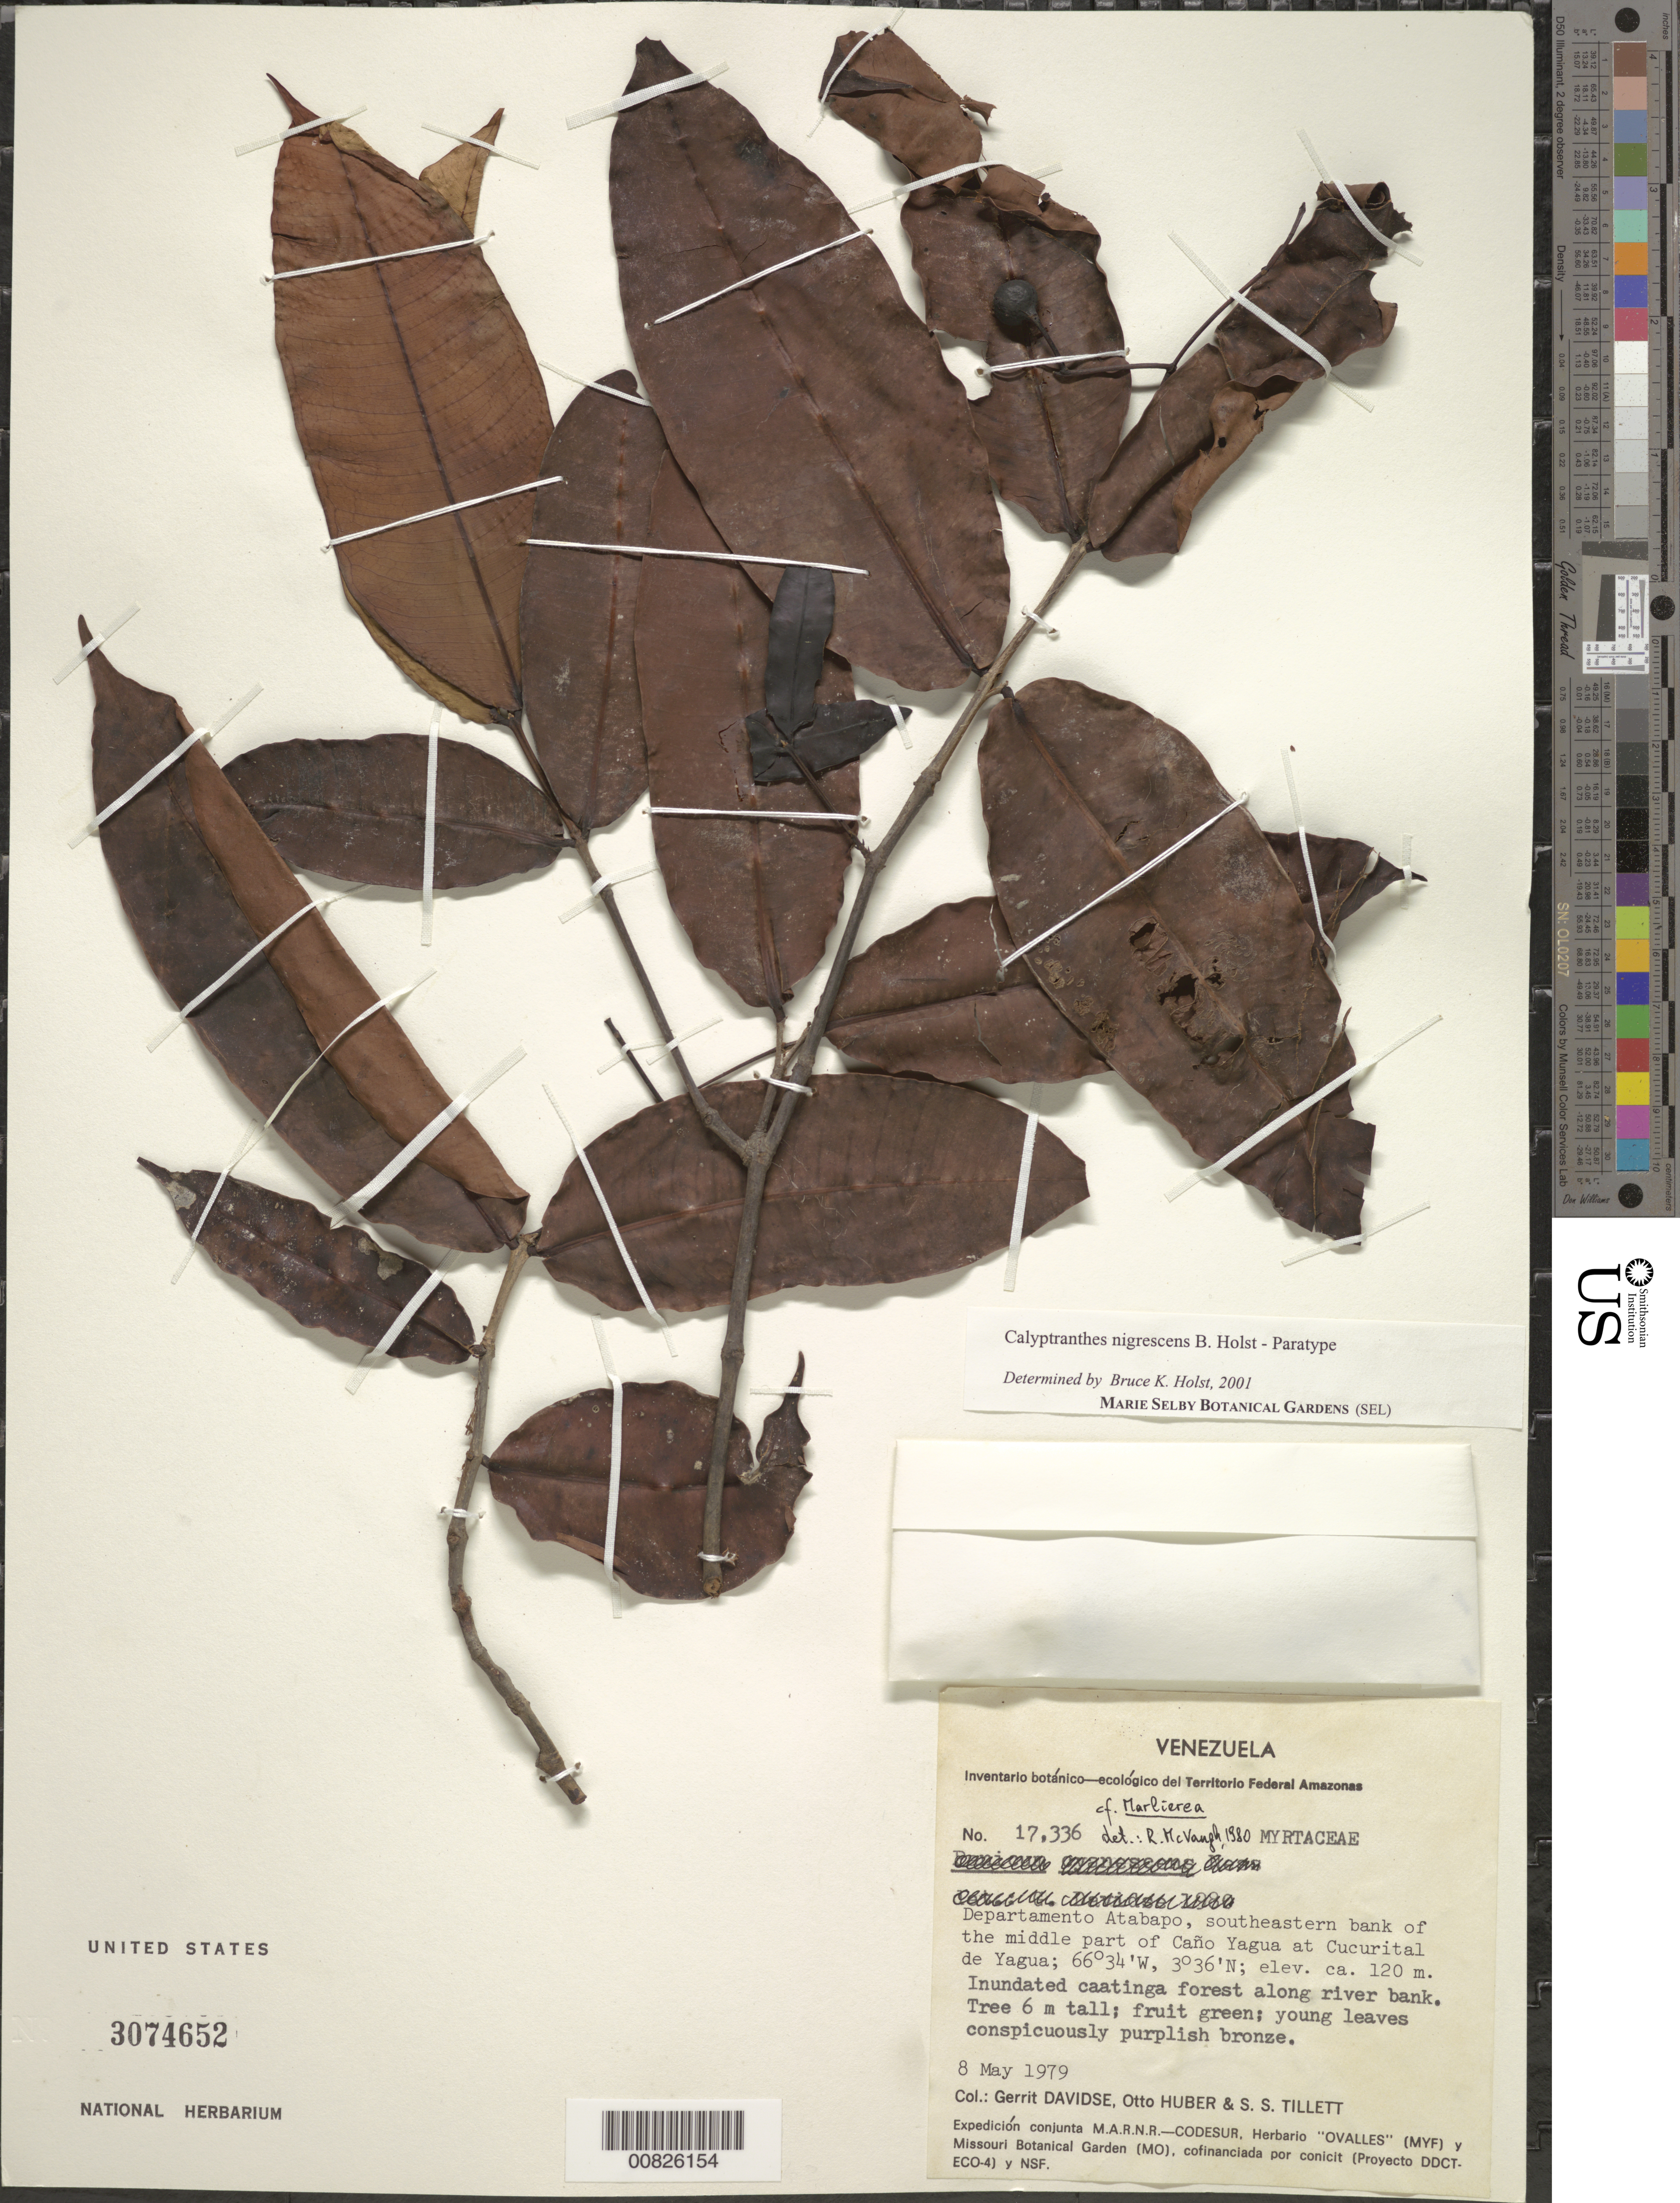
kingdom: Plantae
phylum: Tracheophyta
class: Magnoliopsida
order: Myrtales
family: Myrtaceae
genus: Myrcia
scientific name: Myrcia celaenensis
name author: E. Lucas & K. Samra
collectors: G. Davidse, O. Huber & S. S. Tillett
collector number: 17336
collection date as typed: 8-May-79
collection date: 1979-05-08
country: Venezuela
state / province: Amazonas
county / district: Atabapo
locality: Cucurital de Yagua, SE bank of the middle part of Caño Yagua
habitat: Inundated caatinga forest along riverbank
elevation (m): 120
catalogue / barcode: US 3074652